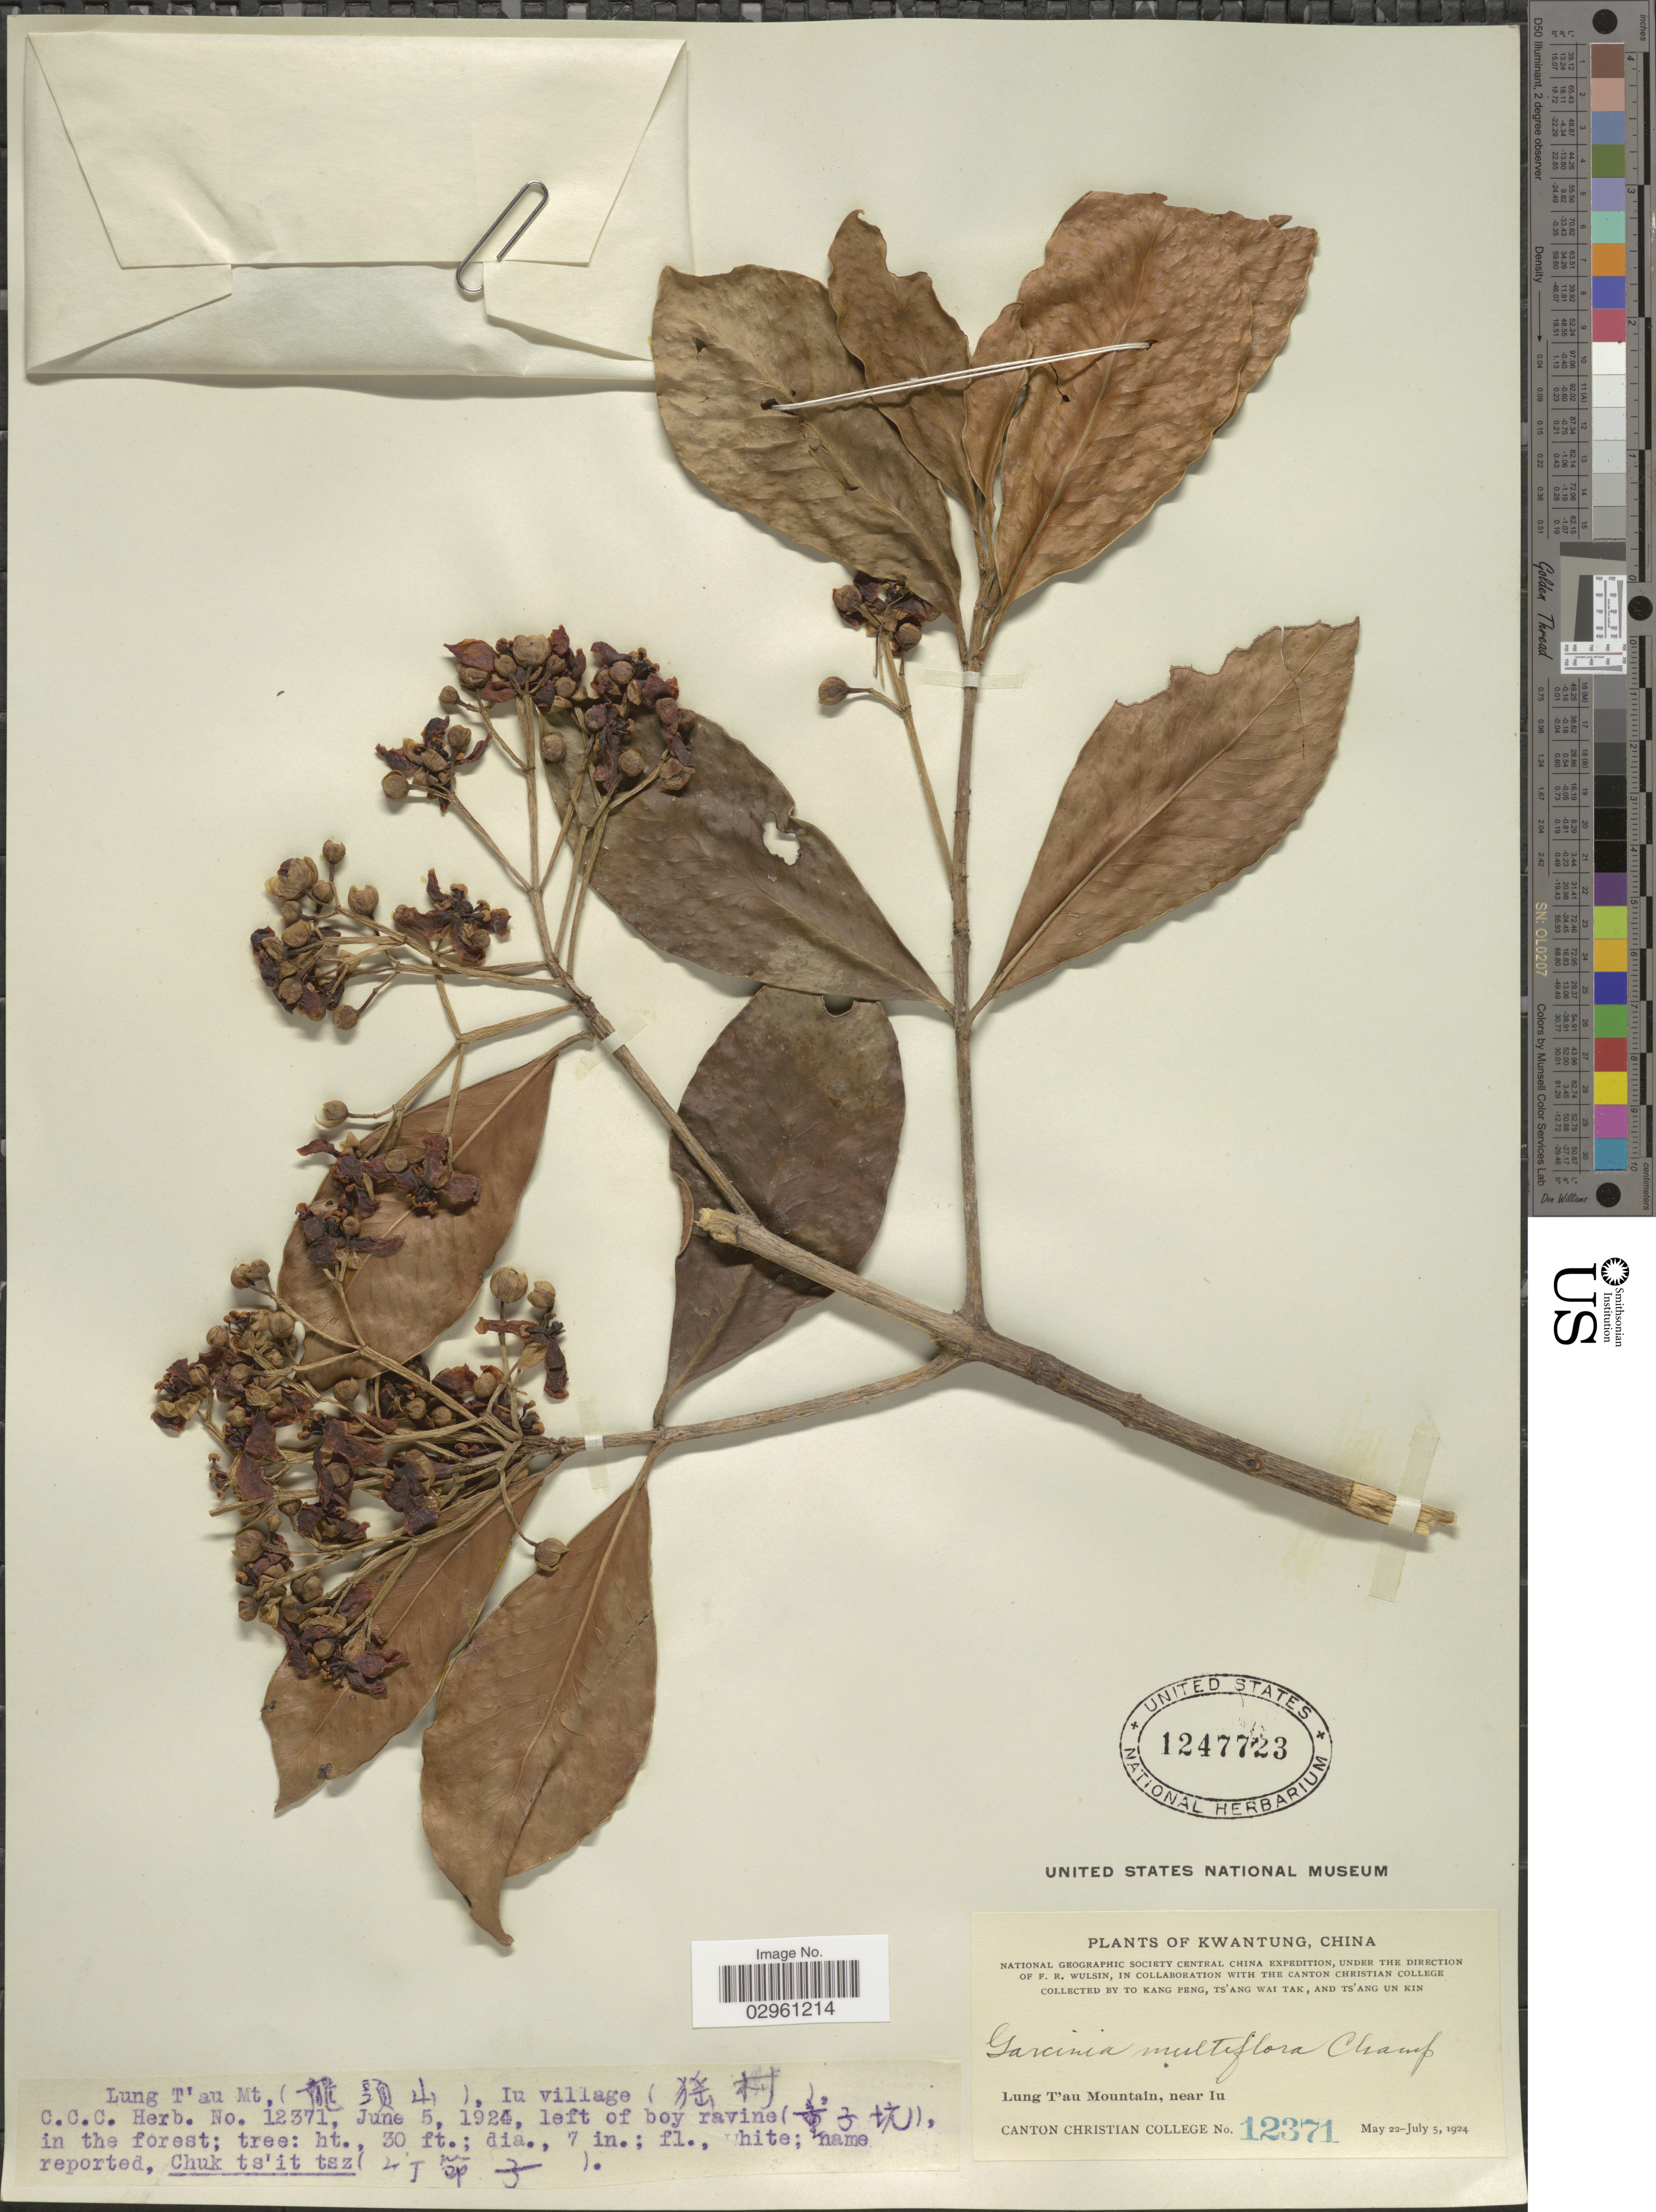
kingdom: Plantae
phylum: Tracheophyta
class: Magnoliopsida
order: Malpighiales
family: Clusiaceae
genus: Garcinia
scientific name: Garcinia multiflora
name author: Champ. ex Benth.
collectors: Canton Christian College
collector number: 12371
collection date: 1924-06-05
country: China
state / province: Guangdong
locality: Kwangtung. Lung T'au Mt, Iu village. Lung T'au Mountain, near Iu.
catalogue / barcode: US 1247723